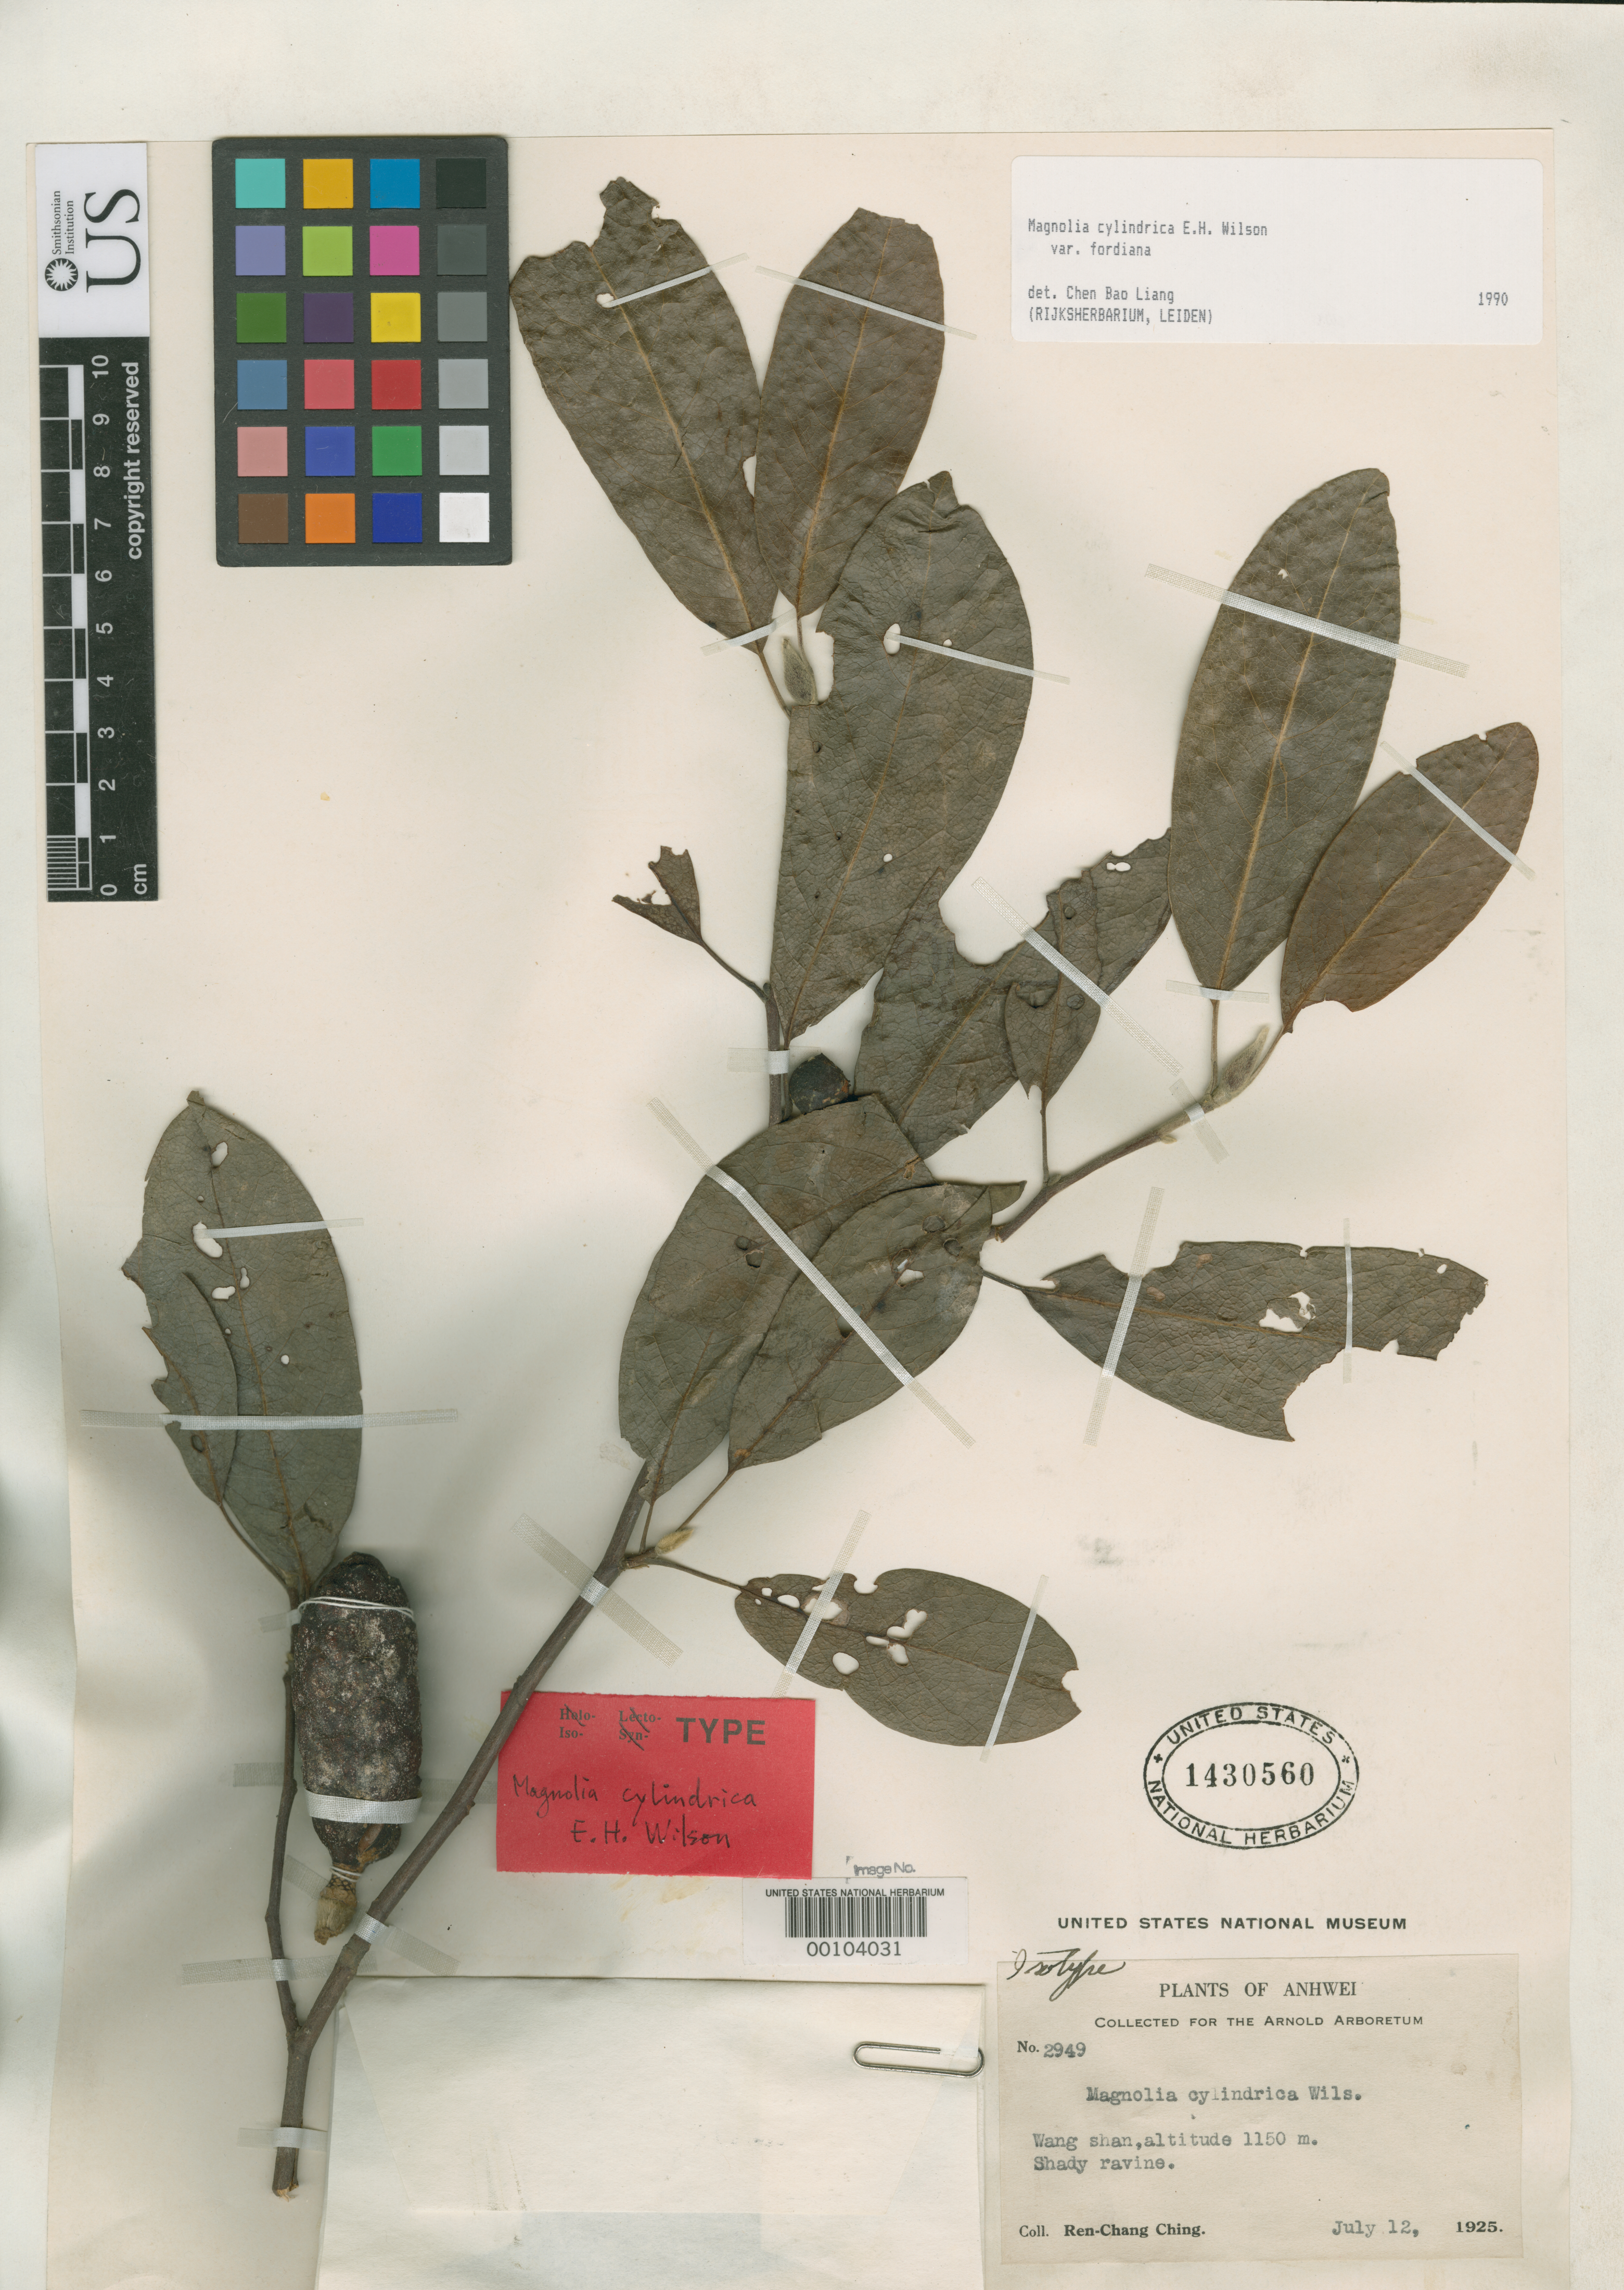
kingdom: Plantae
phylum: Tracheophyta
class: Magnoliopsida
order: Magnoliales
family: Magnoliaceae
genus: Magnolia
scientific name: Magnolia cylindrica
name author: E.H. Wilson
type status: Isotype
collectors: R. C. Ching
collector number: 2949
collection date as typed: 12 Jul 1925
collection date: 1925-07-12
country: China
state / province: Anhui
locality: Wang Shan.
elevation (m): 1150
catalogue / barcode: US 1430560